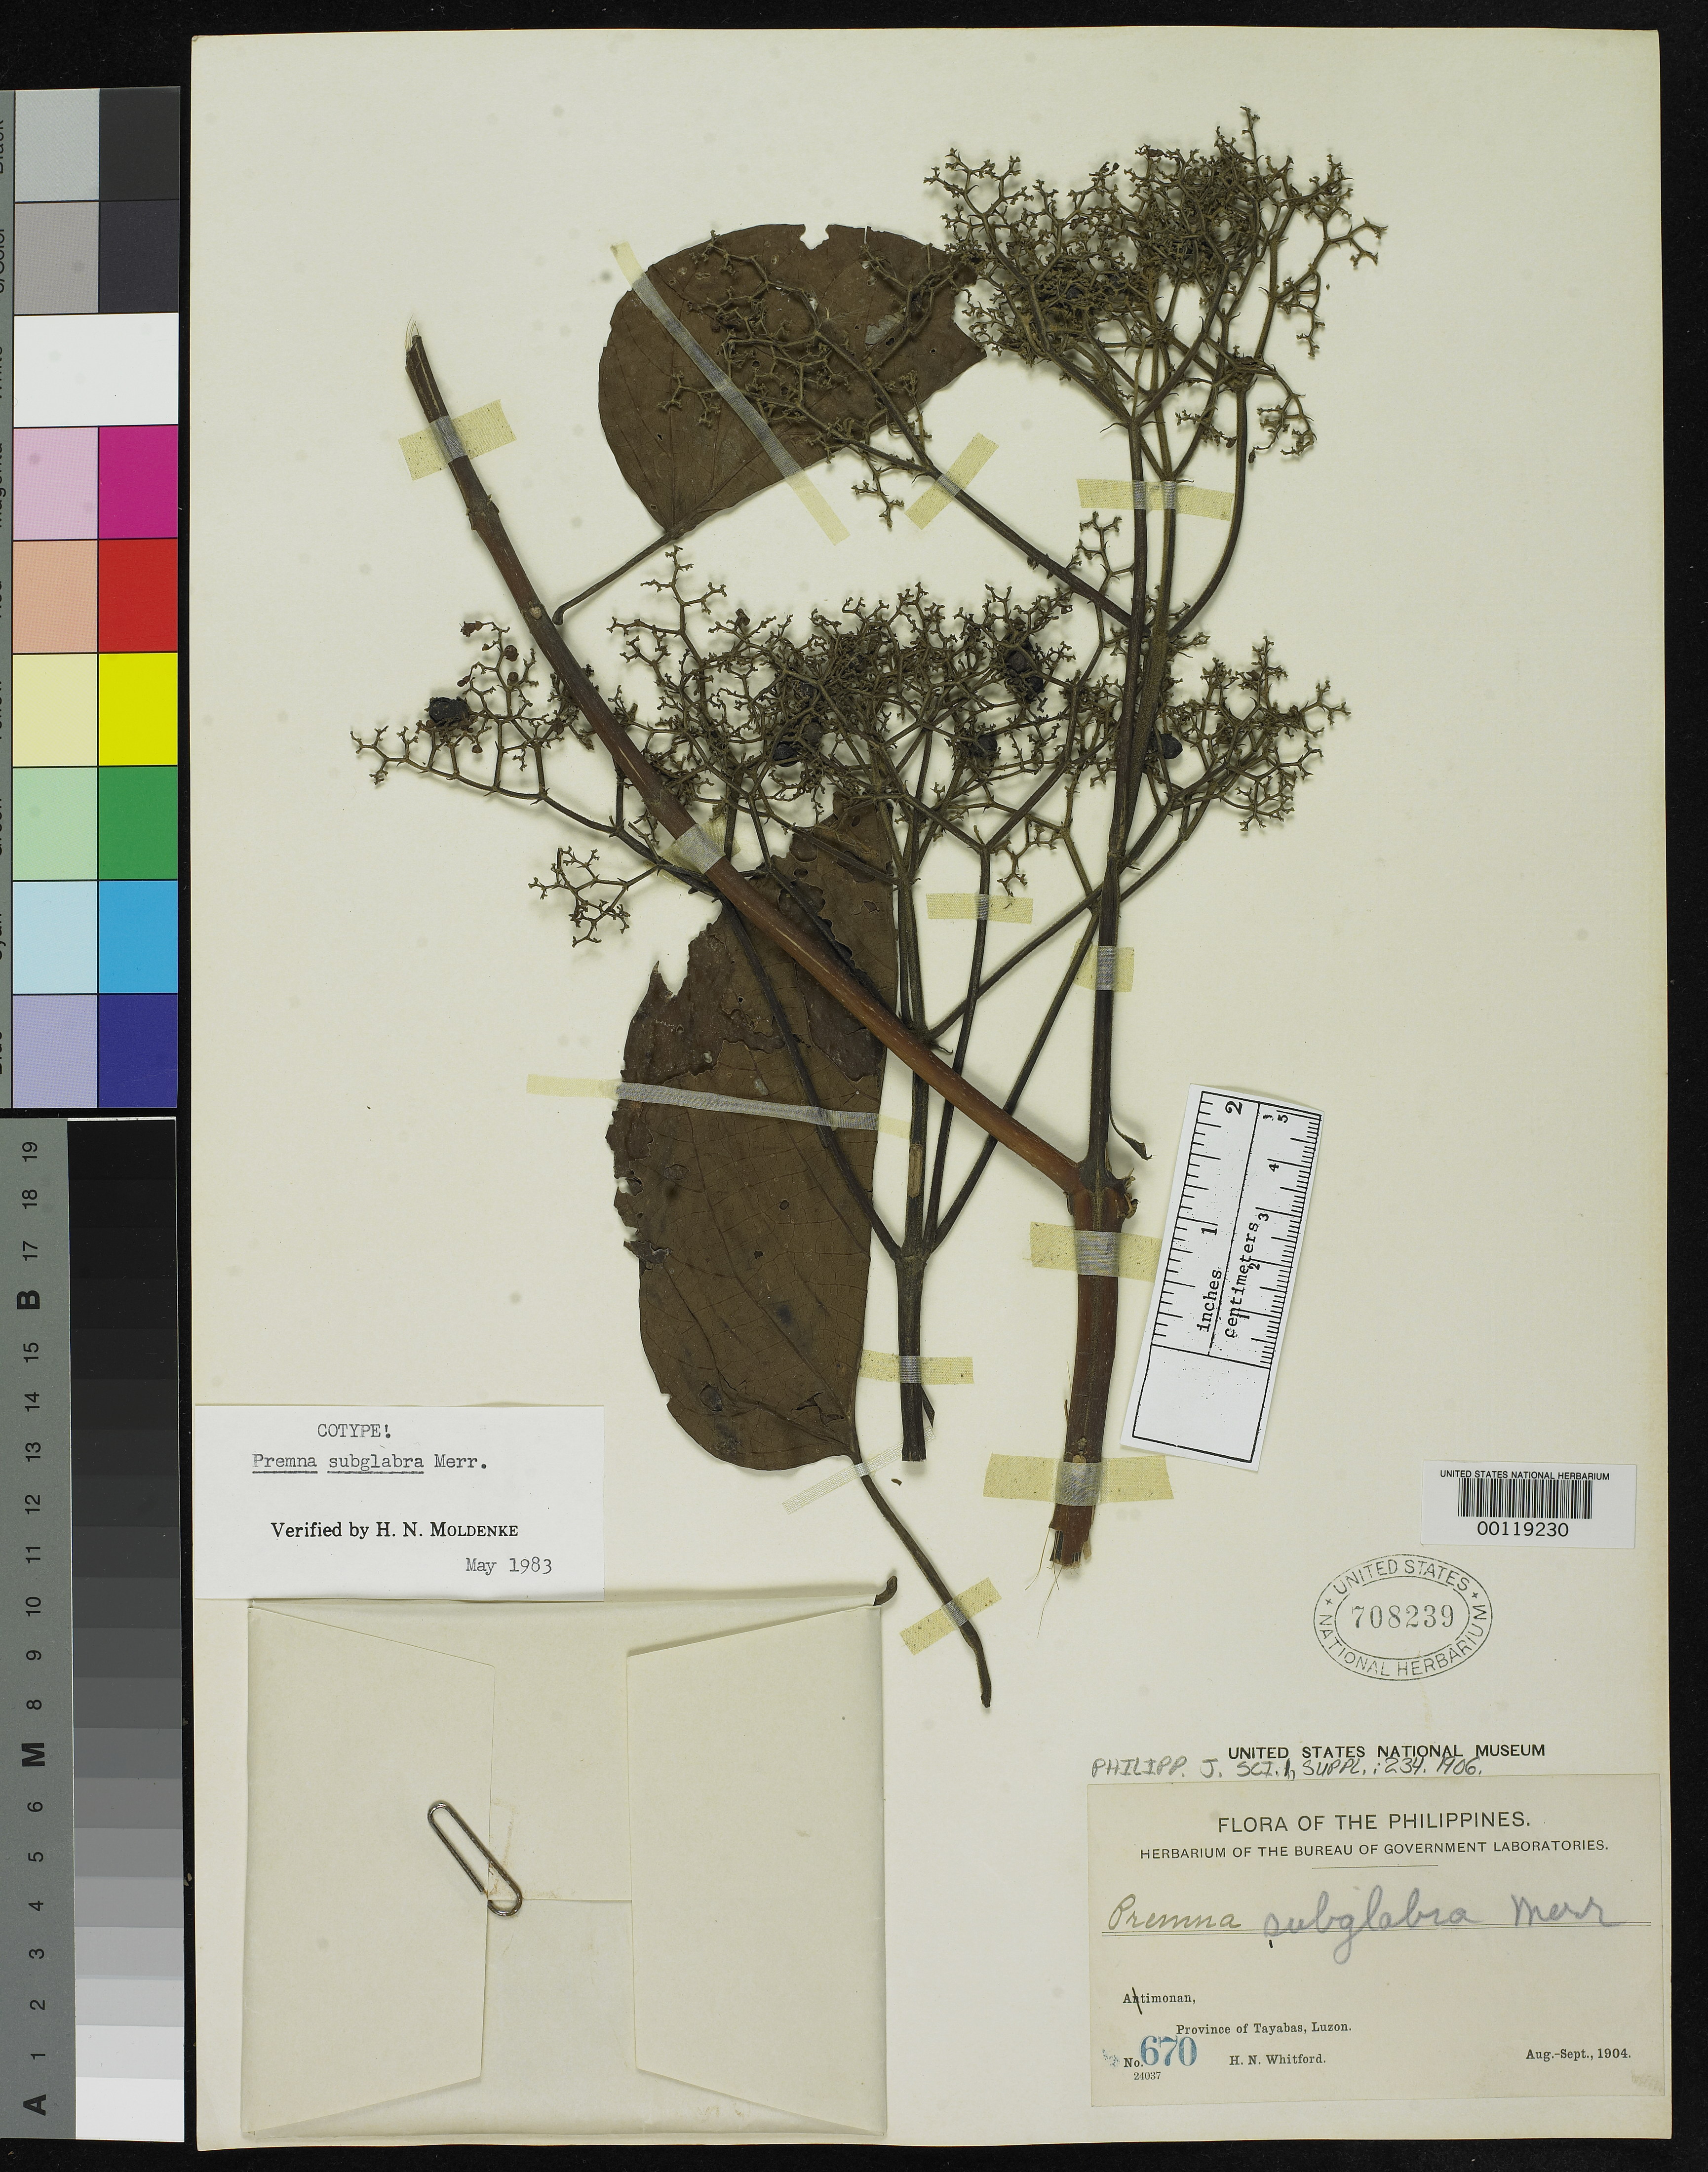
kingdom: Plantae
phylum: Tracheophyta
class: Magnoliopsida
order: Lamiales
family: Lamiaceae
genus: Premna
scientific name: Premna subglabra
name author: Merr.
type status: Isosyntype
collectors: H. N. Whitford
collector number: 670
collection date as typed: Aug 1904 to -- Sep 1904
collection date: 1904-08/1904-09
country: Philippines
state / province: Calabarzon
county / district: Quezon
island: Luzon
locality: Atimonan.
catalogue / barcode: US 708239